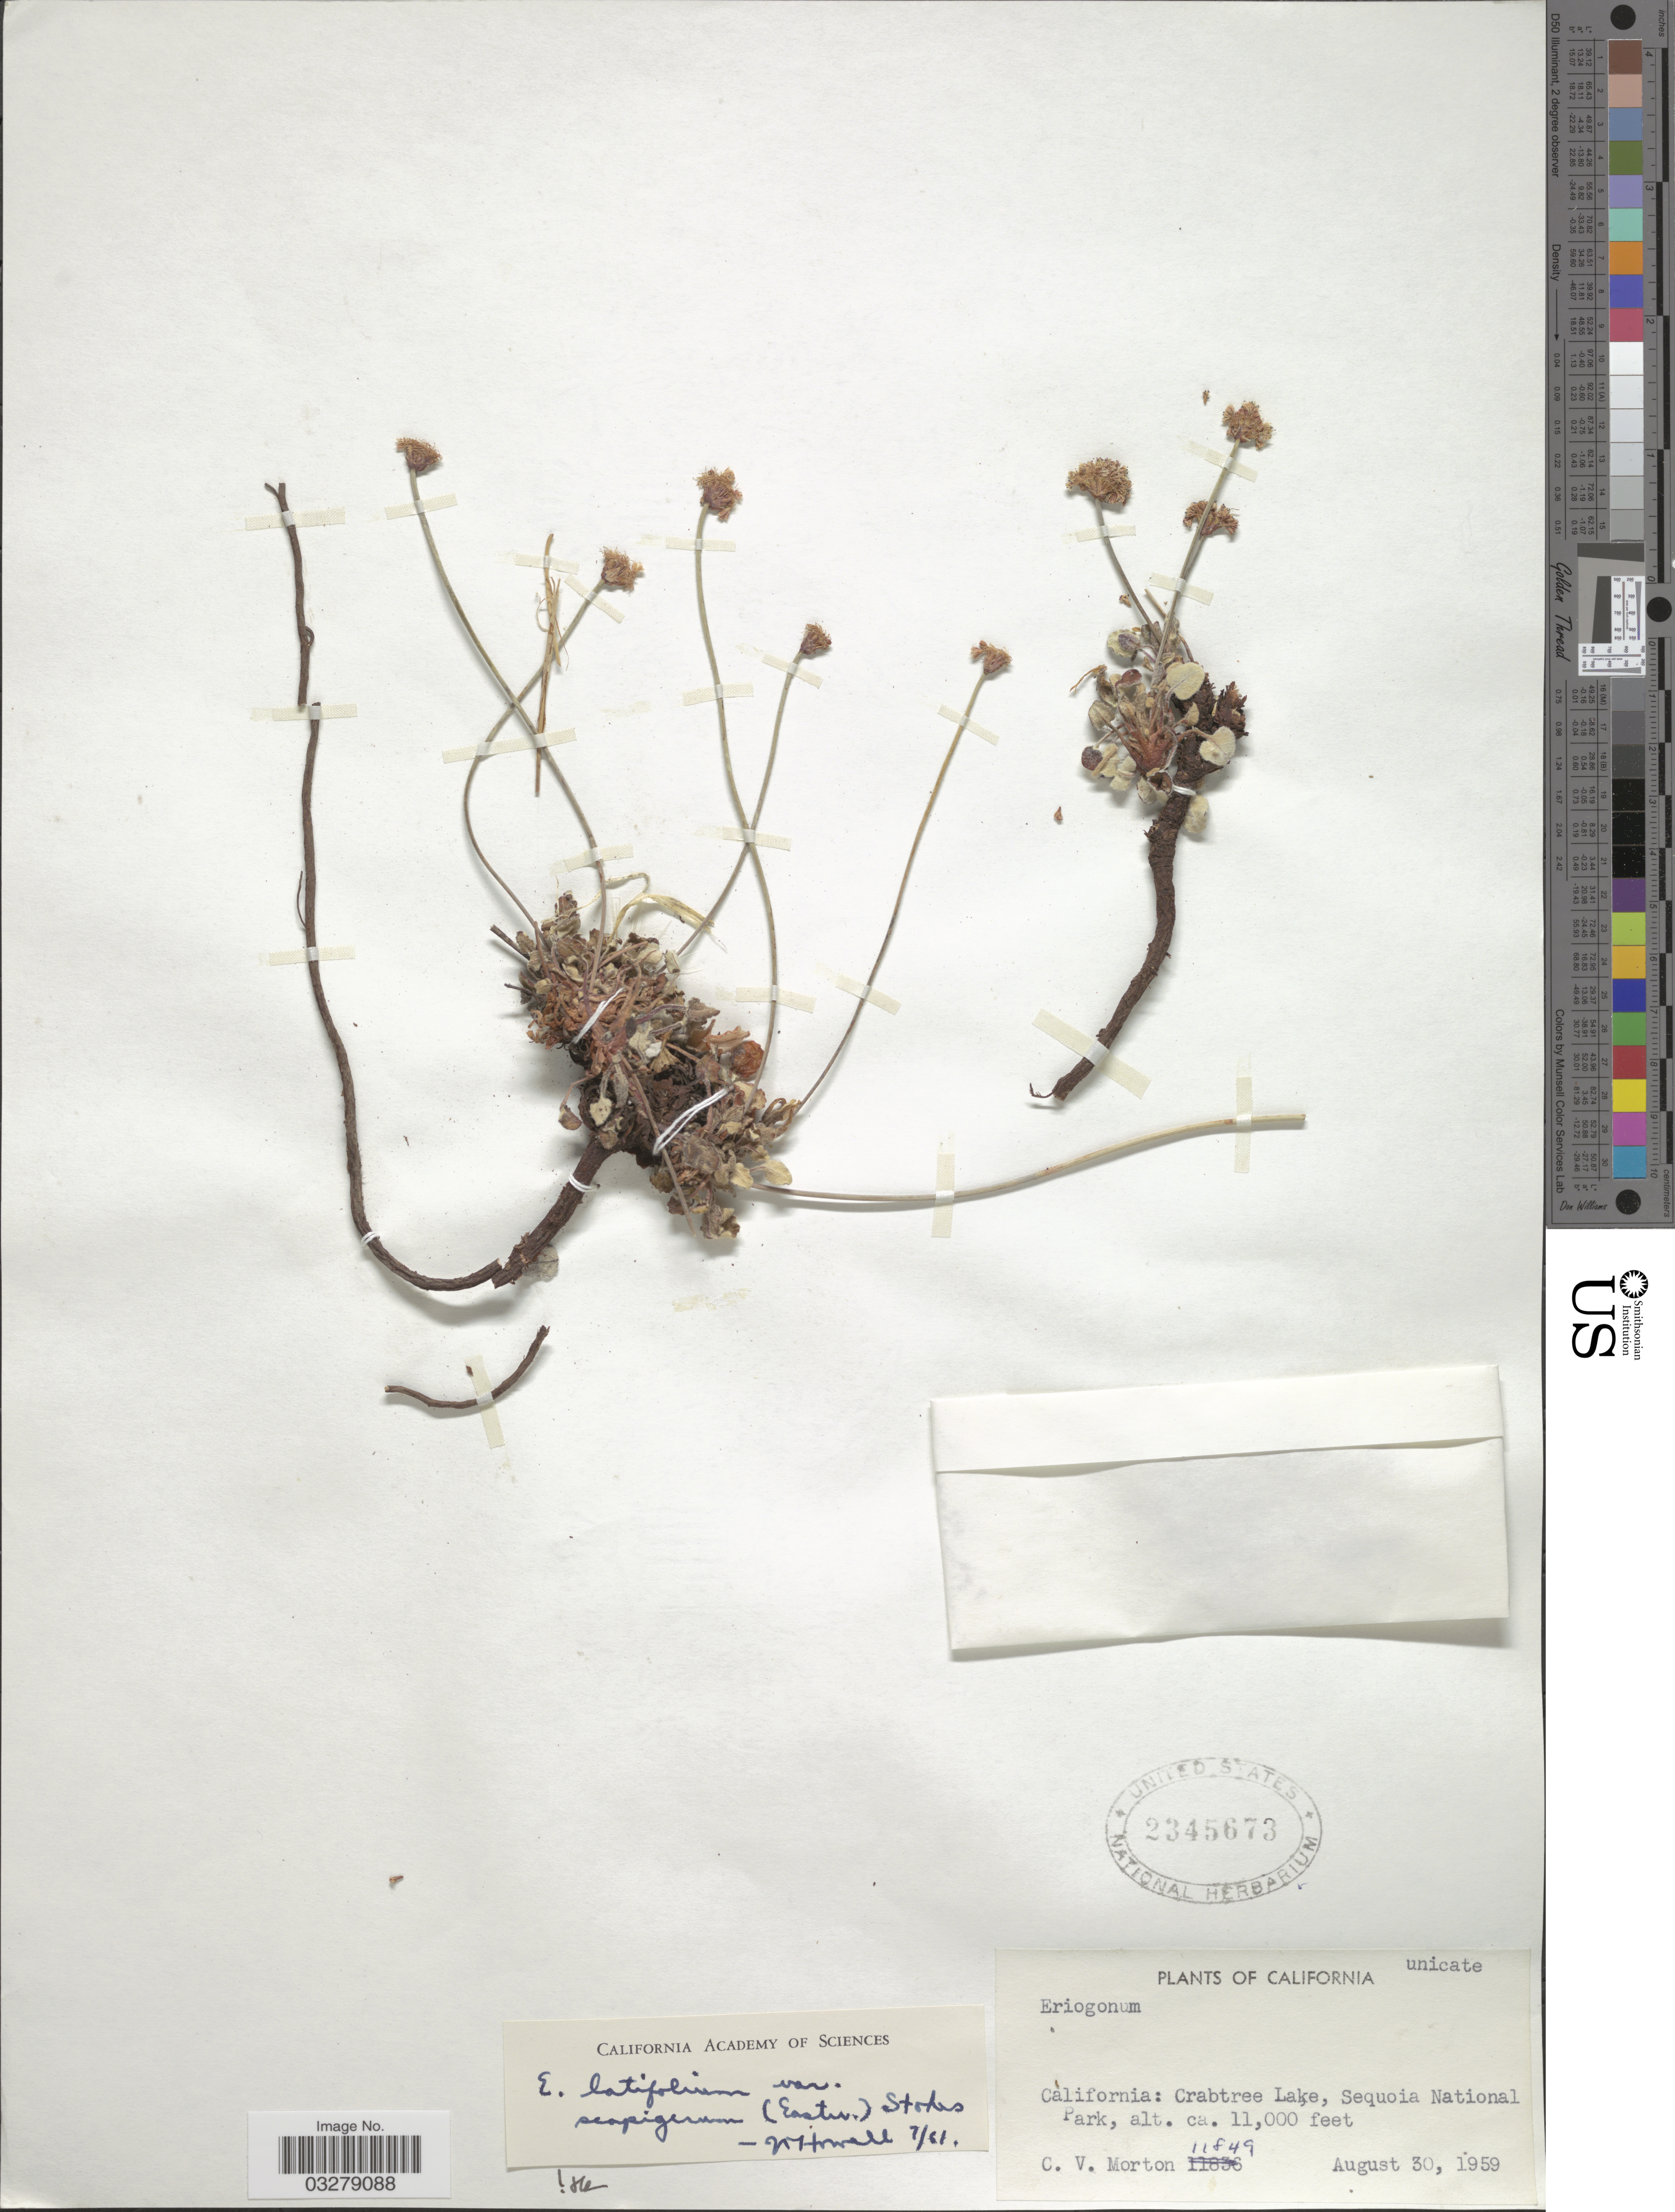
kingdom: Plantae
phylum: Tracheophyta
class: Magnoliopsida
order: Caryophyllales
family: Polygonaceae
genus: Eriogonum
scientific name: Eriogonum nudum var. scapigerum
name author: (Eastw.) Jeps.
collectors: C. V. Morton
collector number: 1849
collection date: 1959-08-30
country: United States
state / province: California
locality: Crabtree Lake, Sequoia National Park.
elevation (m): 3353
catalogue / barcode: US 2345673